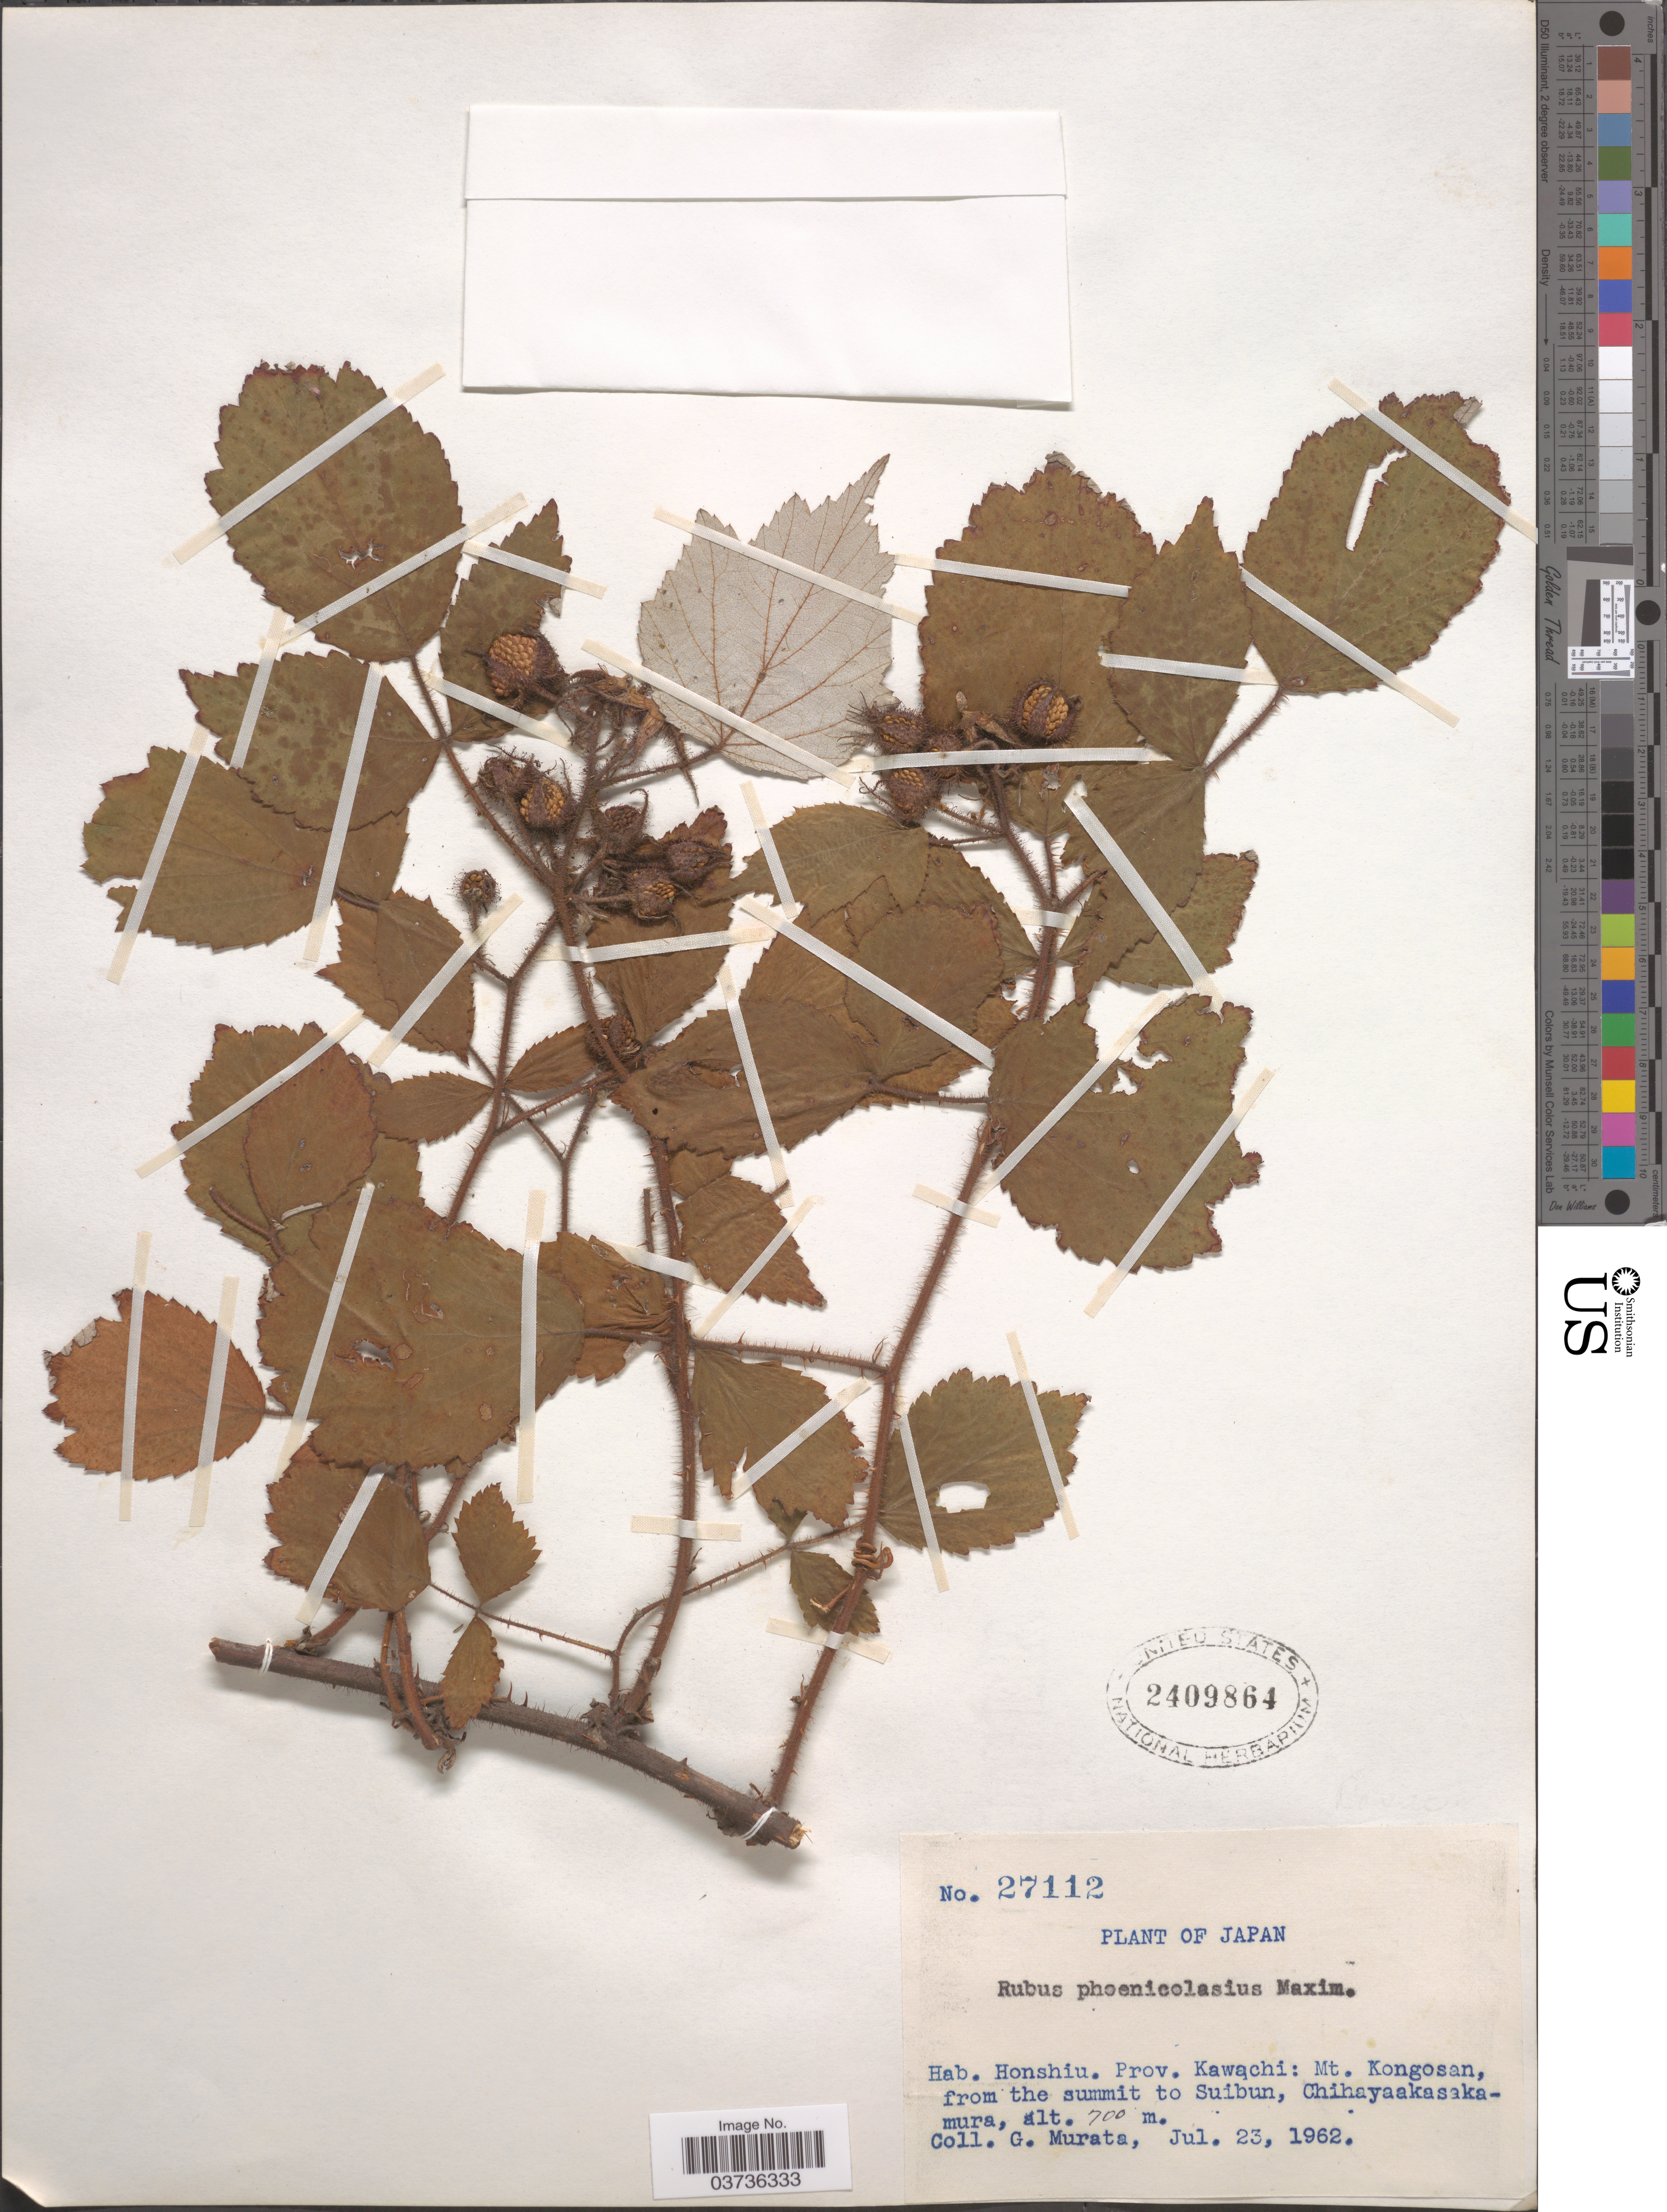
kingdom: Plantae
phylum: Tracheophyta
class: Magnoliopsida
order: Rosales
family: Rosaceae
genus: Rubus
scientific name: Rubus phoenicolasius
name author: Maxim.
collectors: G. Murata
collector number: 27112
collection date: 1962-07-23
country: Japan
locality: Honshiu. Prov. Kawachi: Mt. Kongosan, from the Suibun, Chihayaakasakamura.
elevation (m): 700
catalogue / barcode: US 2409864